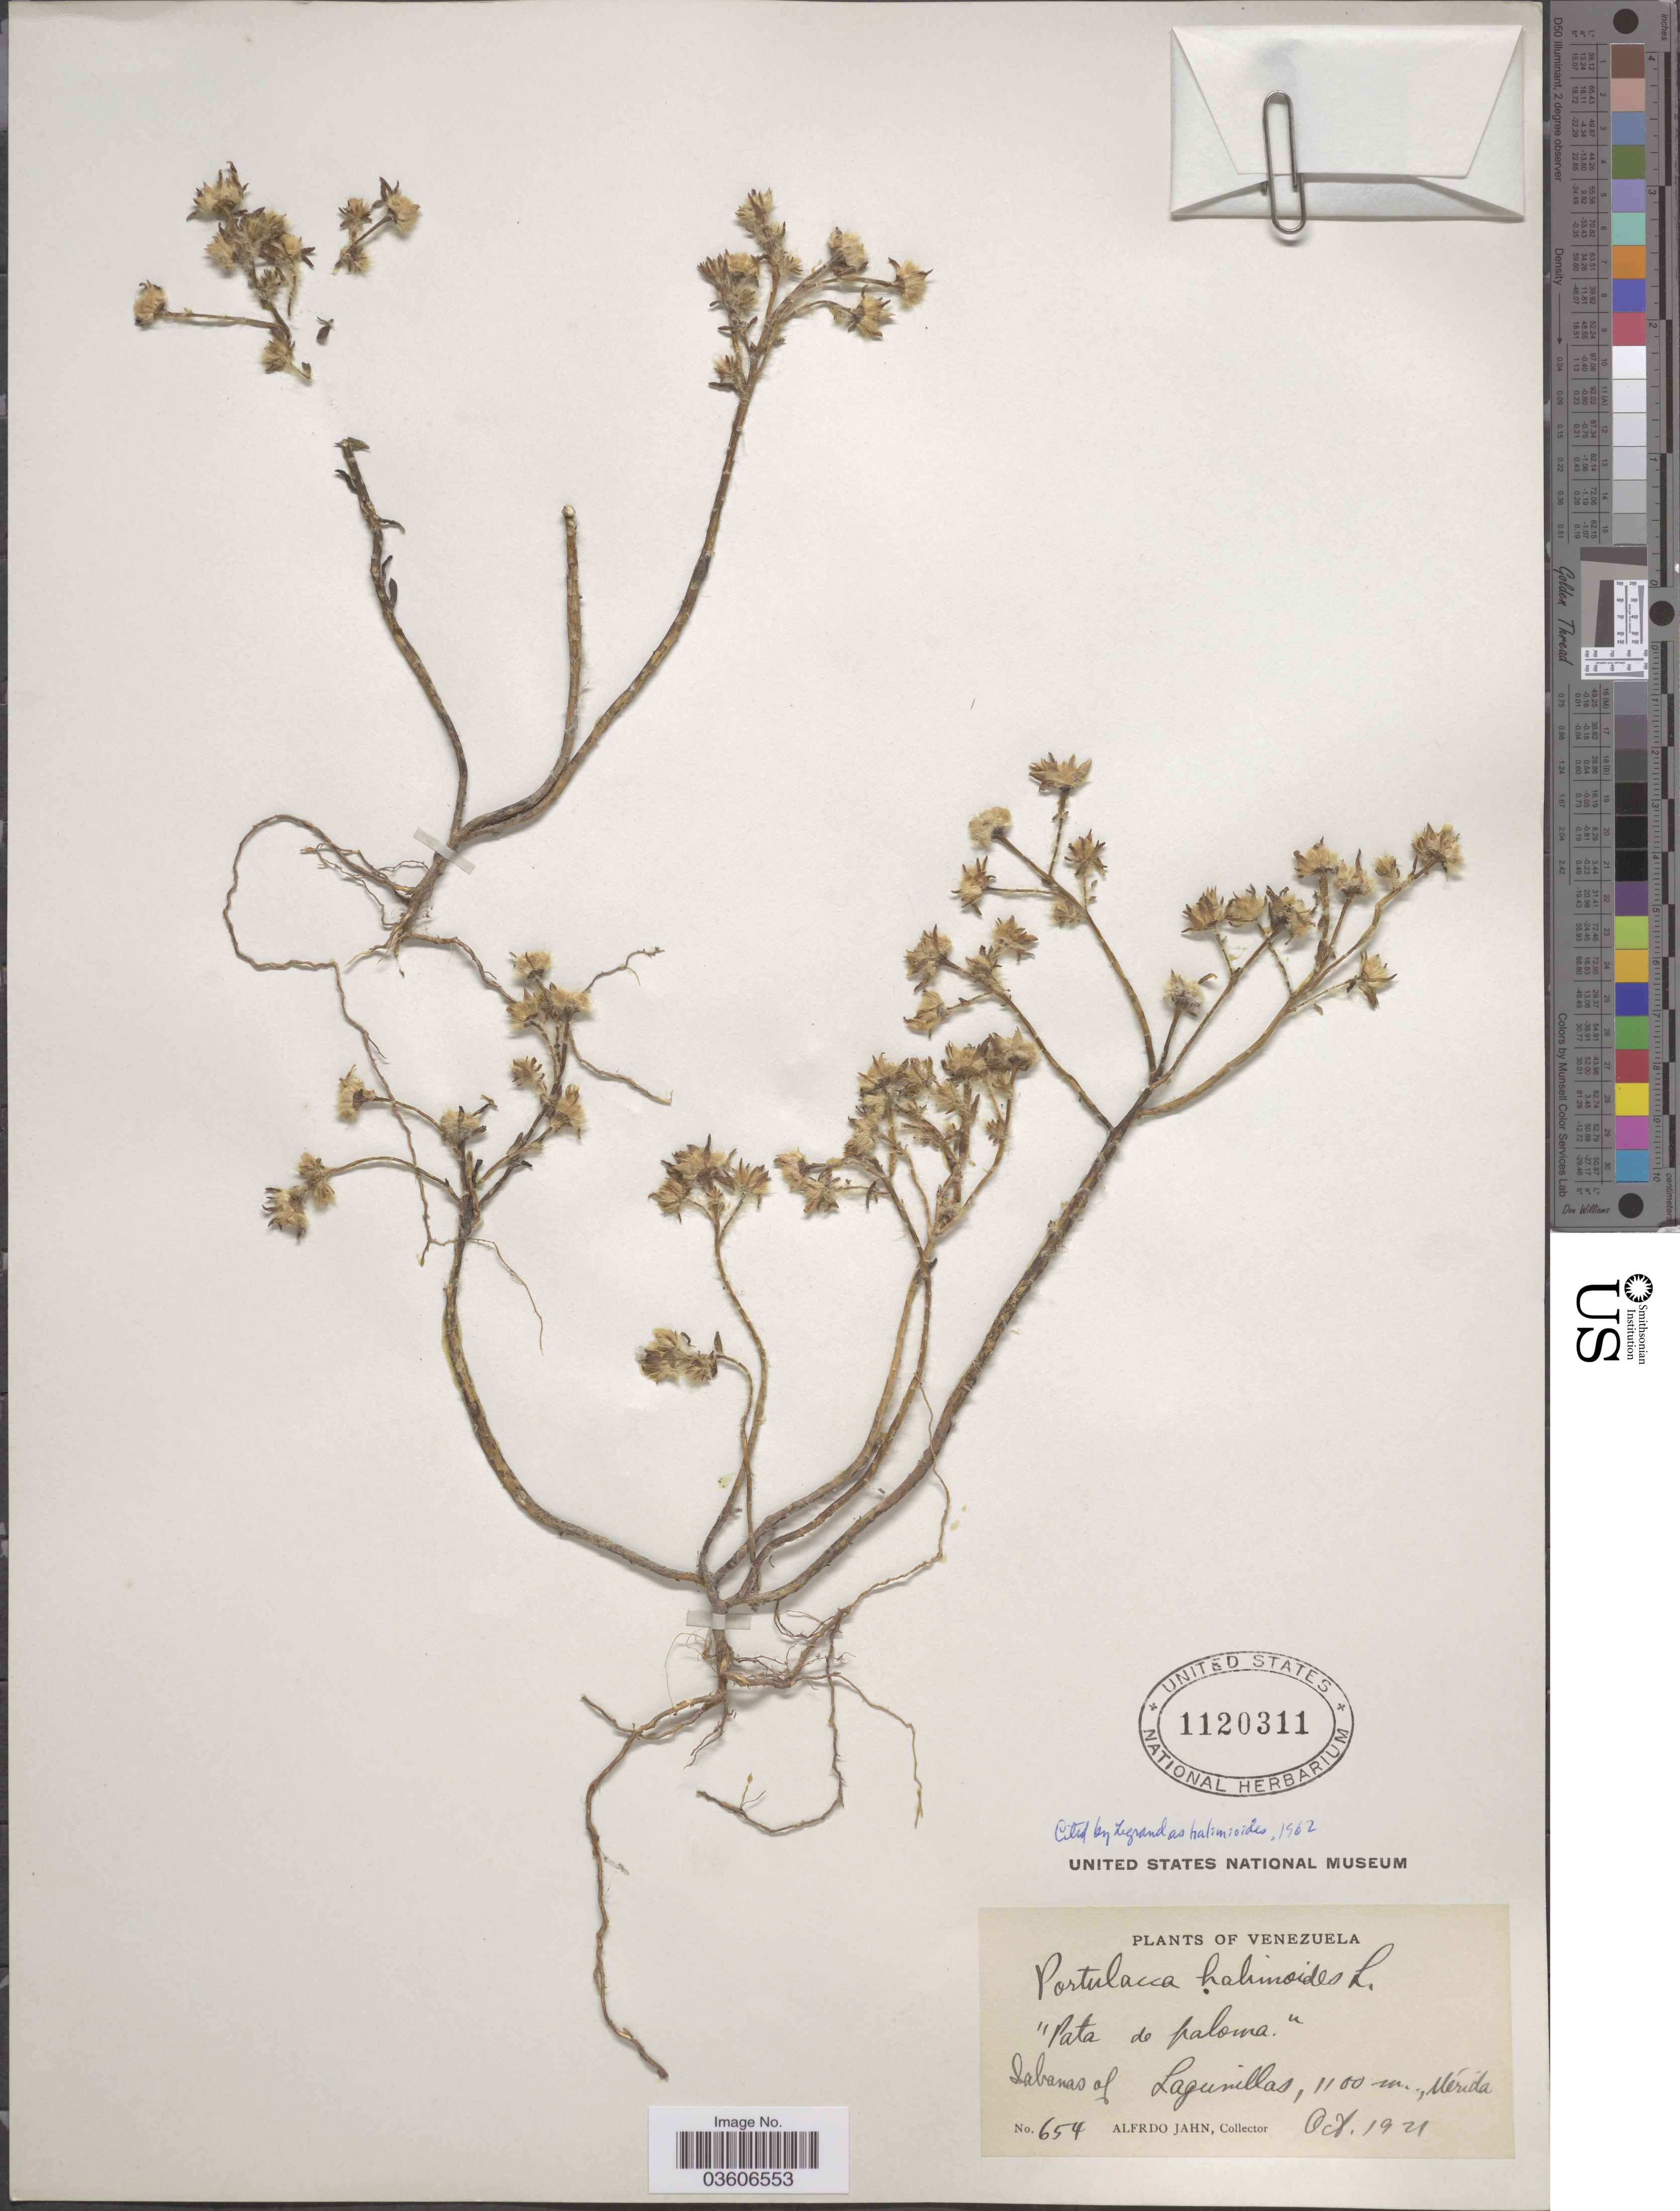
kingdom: Plantae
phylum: Tracheophyta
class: Magnoliopsida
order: Caryophyllales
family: Portulacaceae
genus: Portulaca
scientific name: Portulaca halimoides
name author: L.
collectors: A. Jahn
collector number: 654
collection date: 1921-10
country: Venezuela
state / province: Mérida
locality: Sabanas of Lagunillas.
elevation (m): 1100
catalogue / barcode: US 1120311